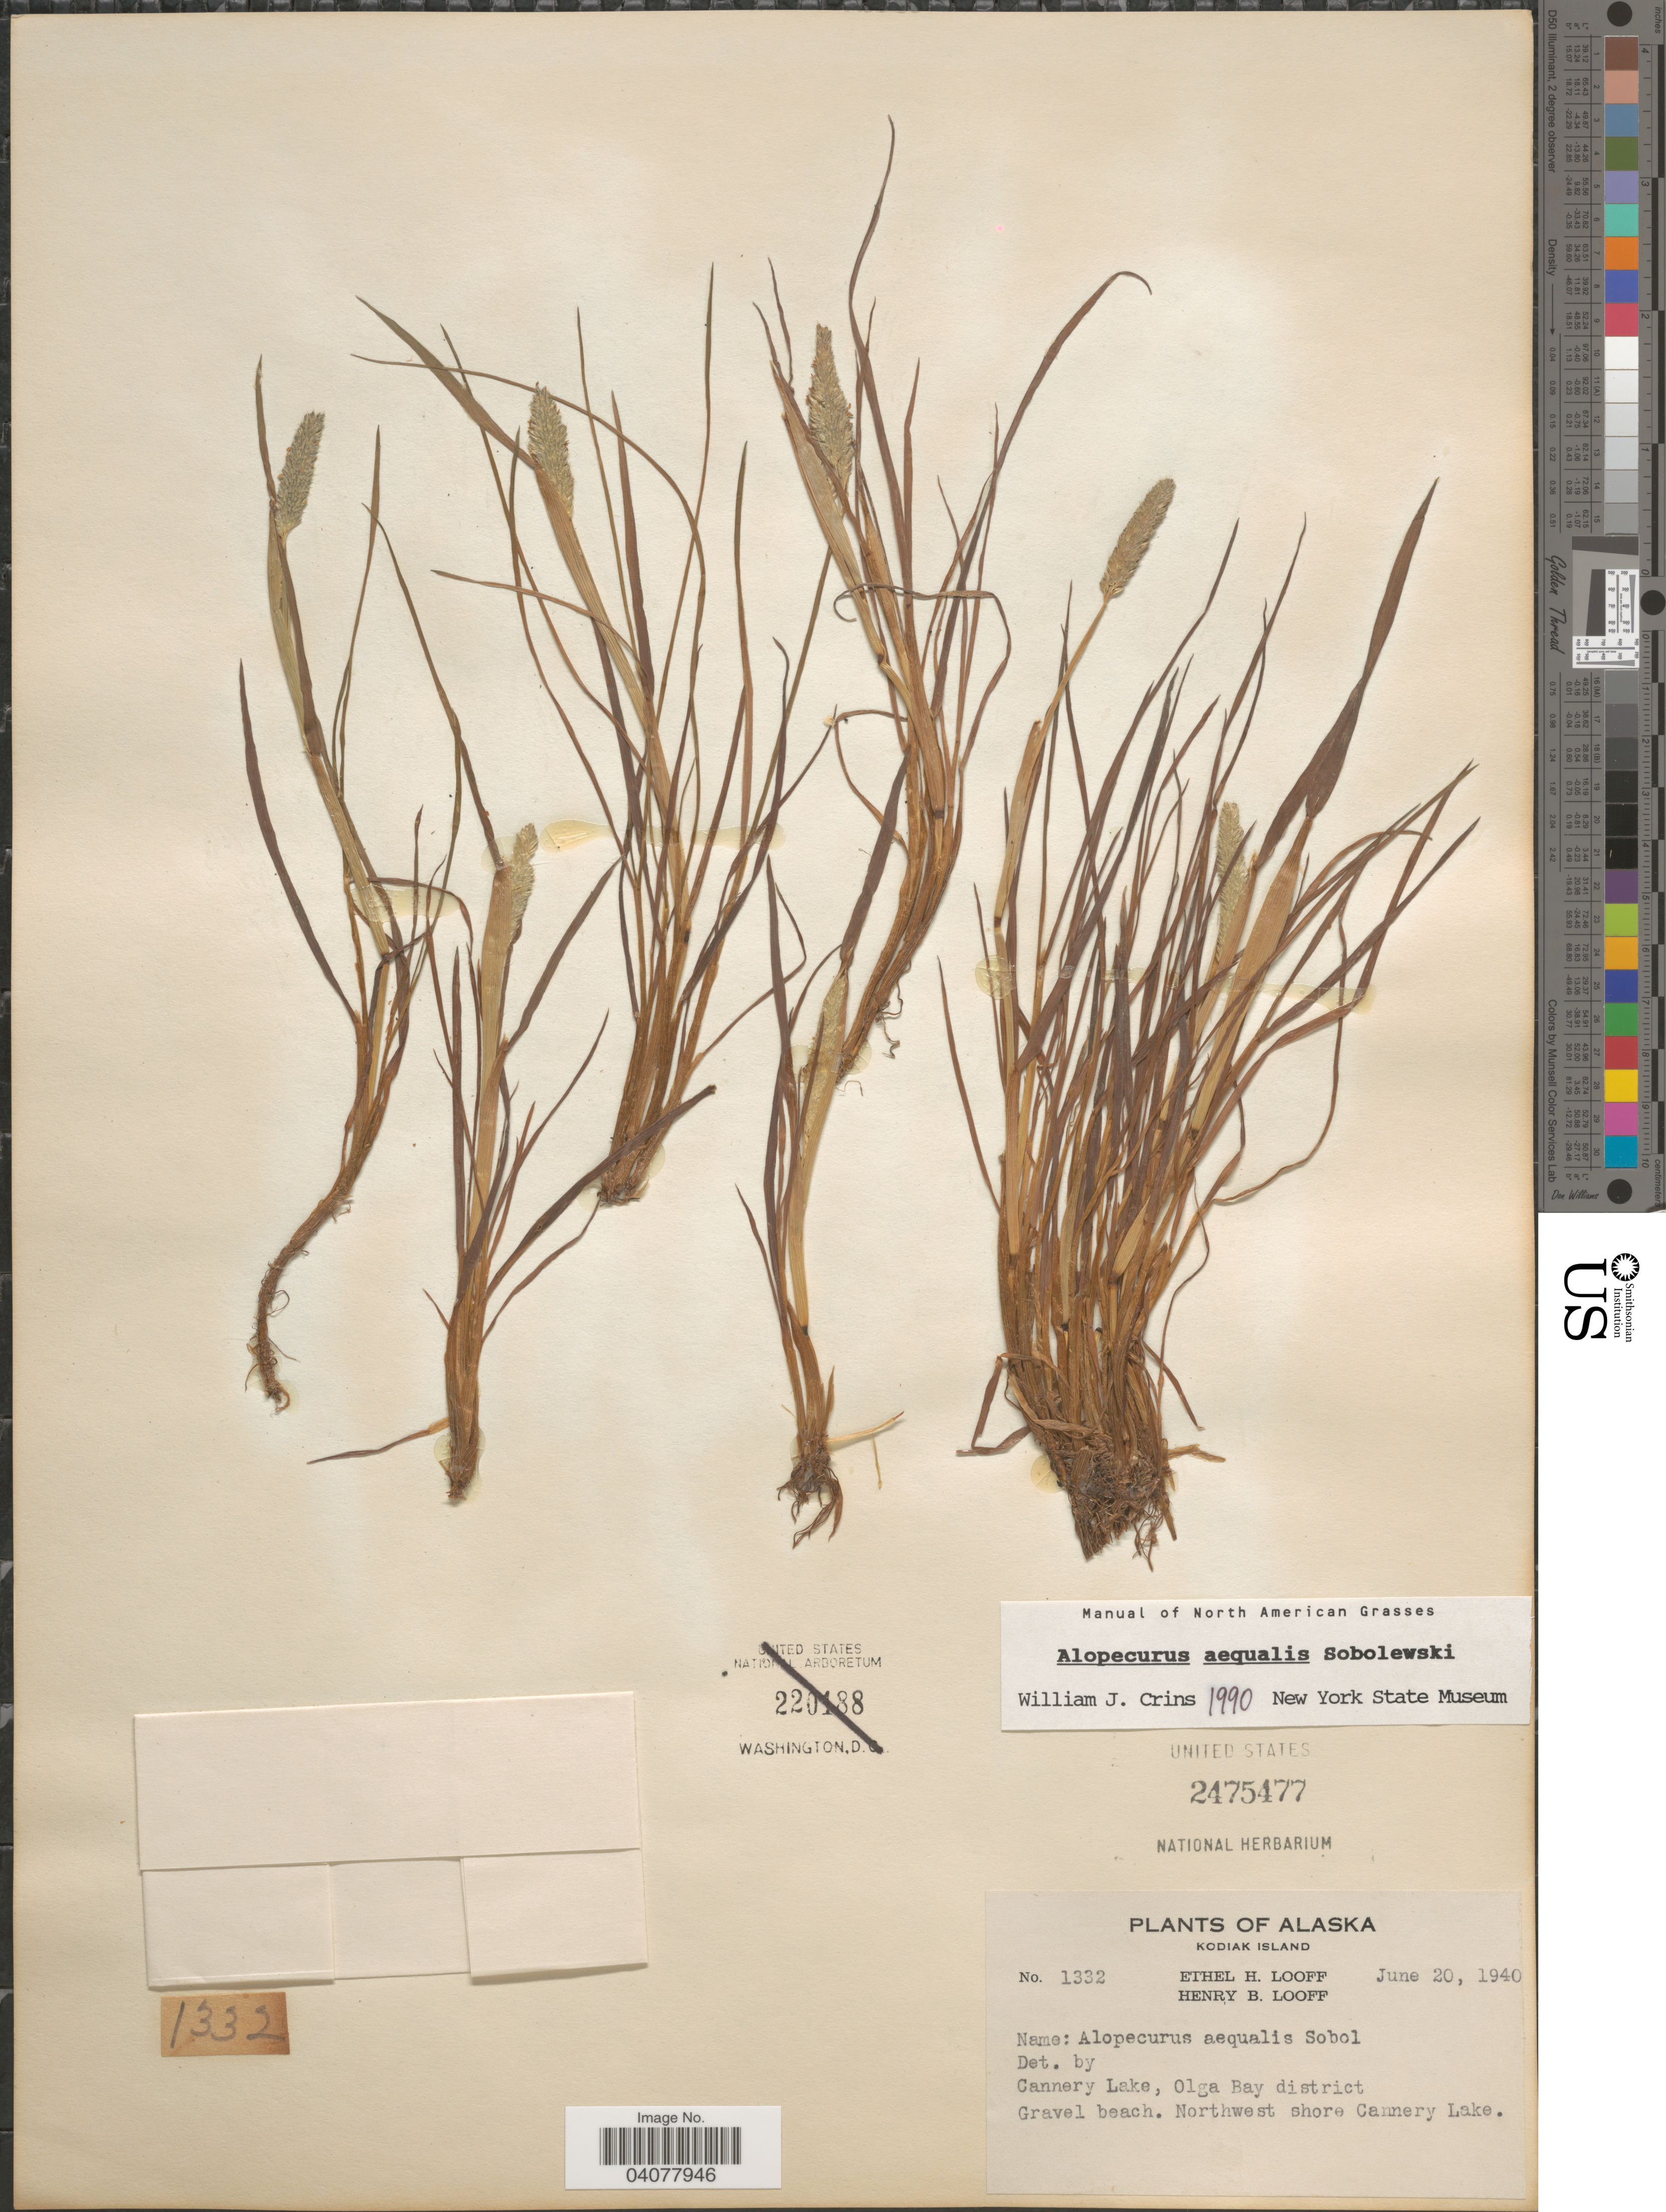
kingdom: Plantae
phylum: Tracheophyta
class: Liliopsida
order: Poales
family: Poaceae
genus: Alopecurus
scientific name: Alopecurus aequalis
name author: Sobol.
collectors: E. Looff & H. Looff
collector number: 1332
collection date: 1940-06-20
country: United States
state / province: Alaska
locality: Kodiak Island. Cannery Lake, Olga Bay district. Gravel beach. Northwest shore Cannery Lake.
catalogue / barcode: US 2475477